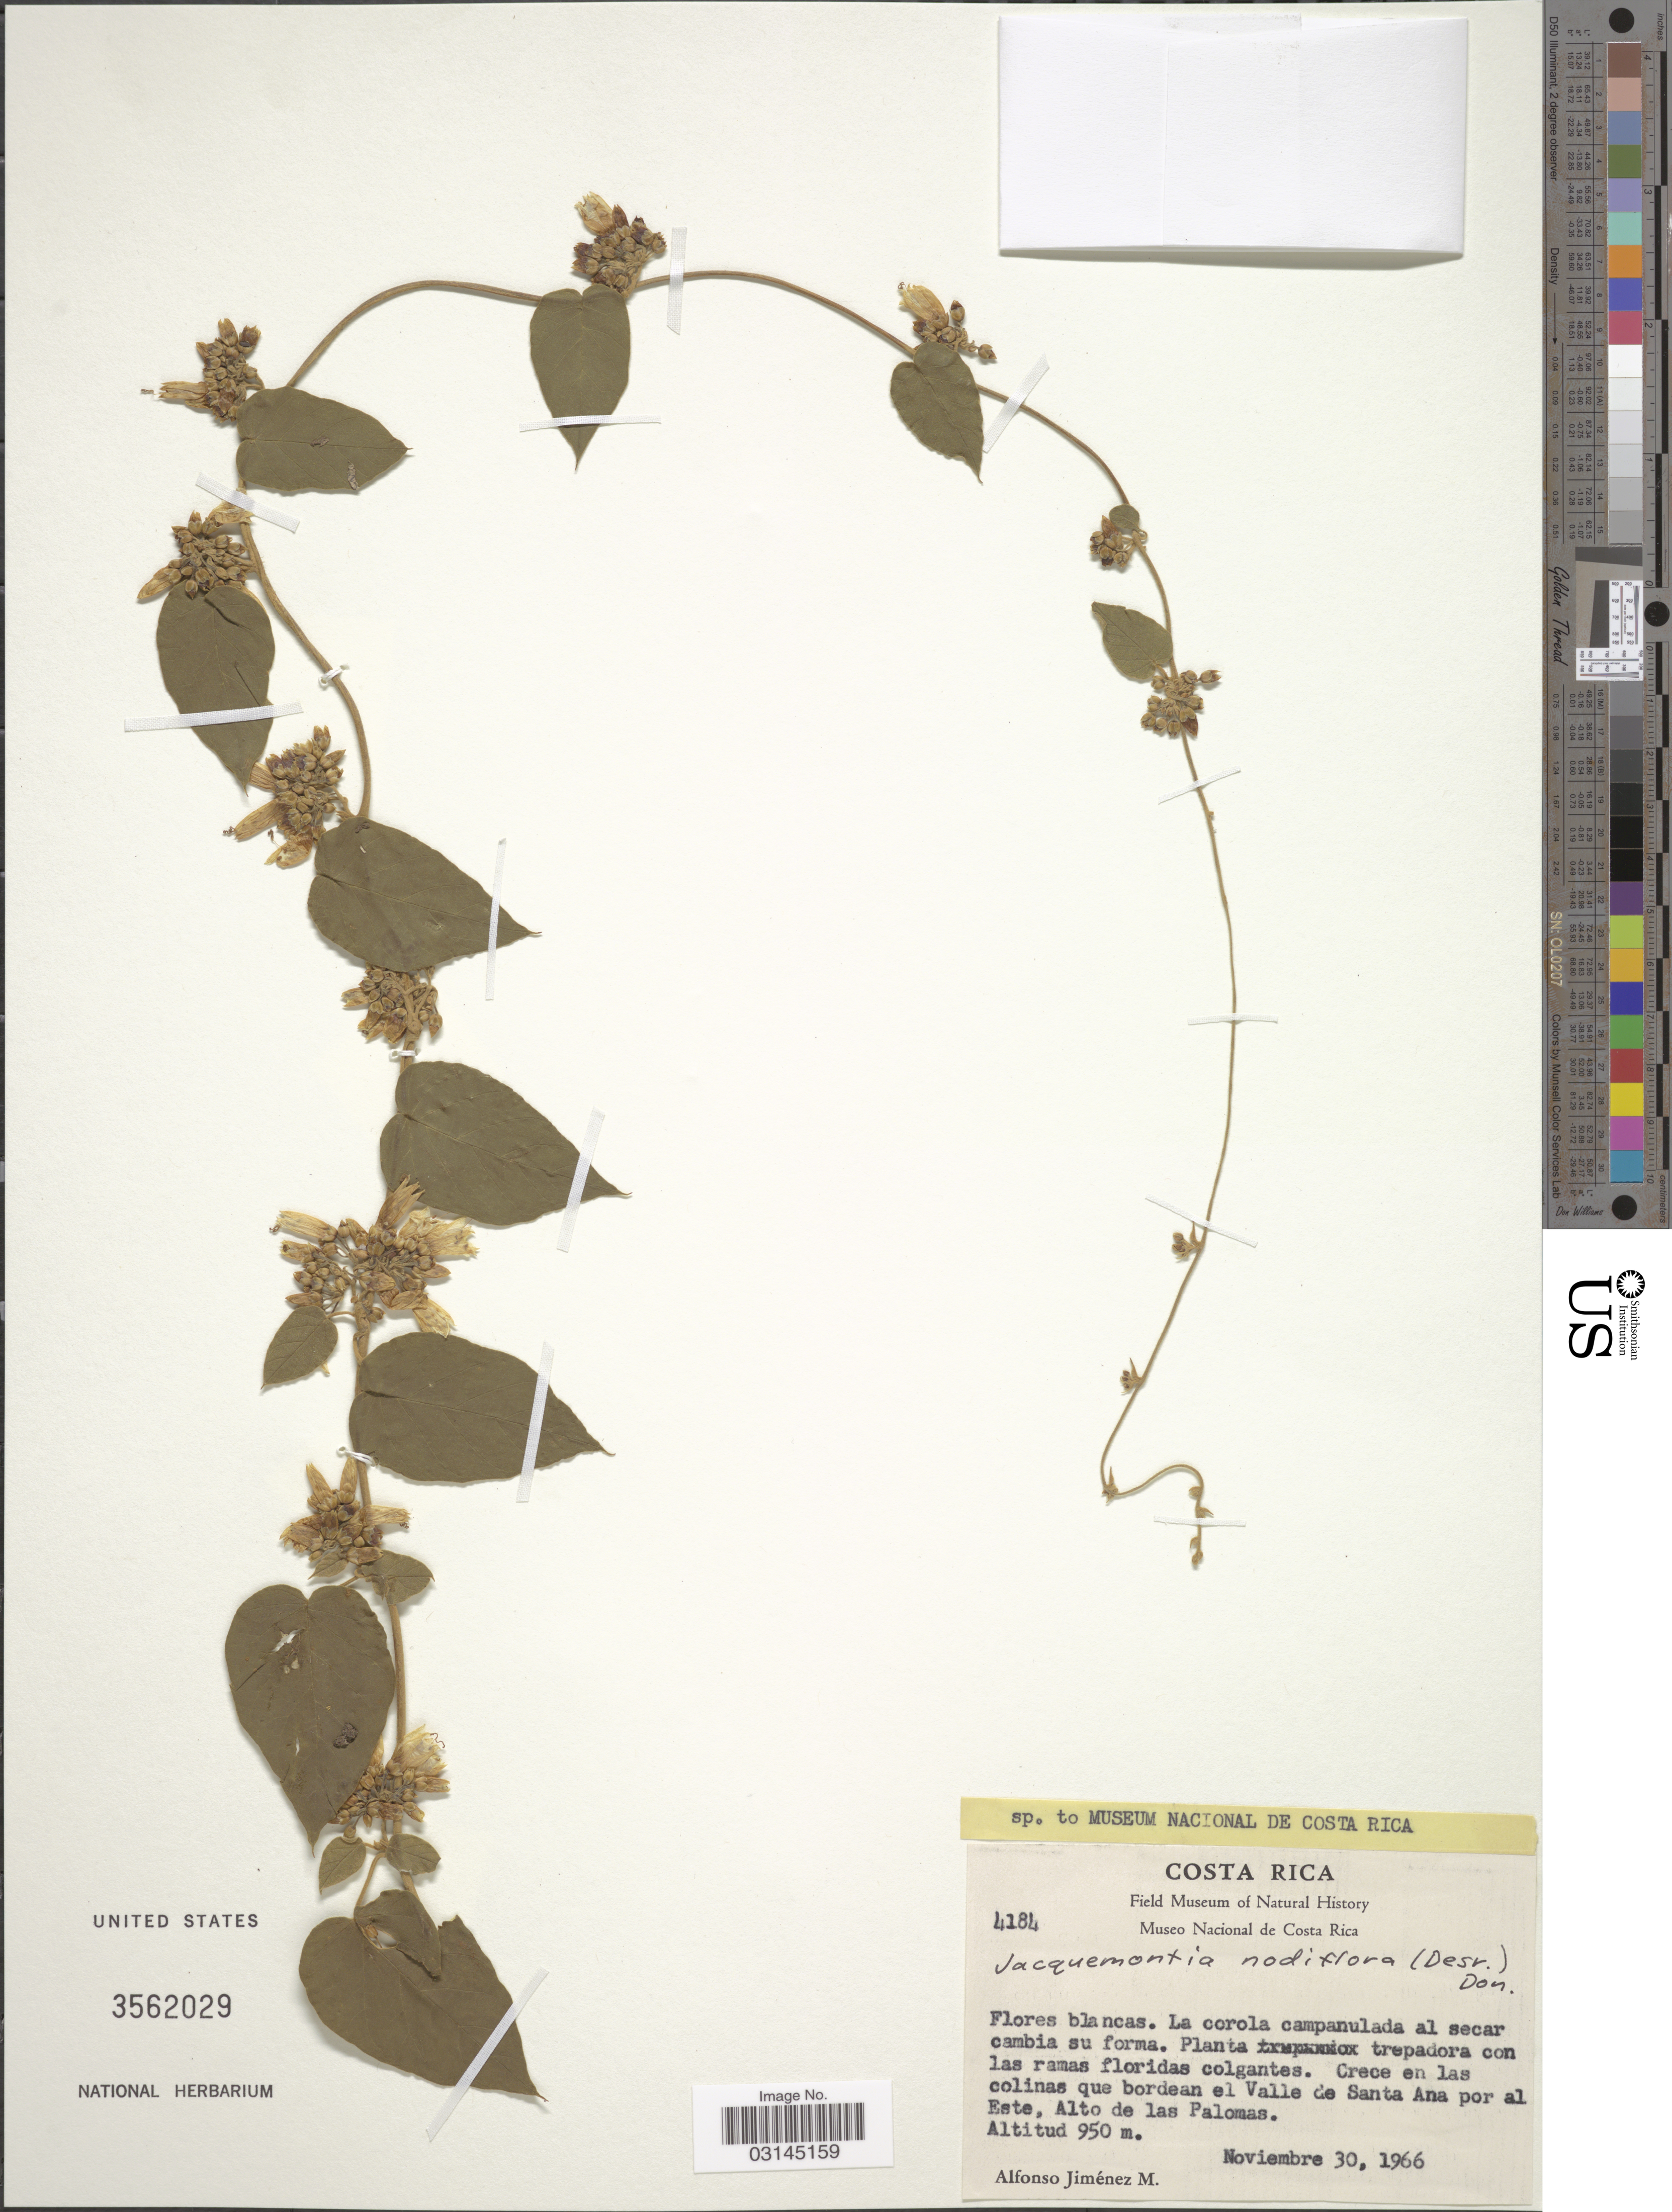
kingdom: Plantae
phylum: Tracheophyta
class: Magnoliopsida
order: Solanales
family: Convolvulaceae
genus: Convolvulus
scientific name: Convolvulus nodiflorus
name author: Desr.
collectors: A. Jimenez M.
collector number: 4184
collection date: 1966-11-30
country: Costa Rica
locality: Crece en las colinas que bordean el Valle de Santa Ana por al Este, Alto de las Palomas.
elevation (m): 950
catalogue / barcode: US 3562029